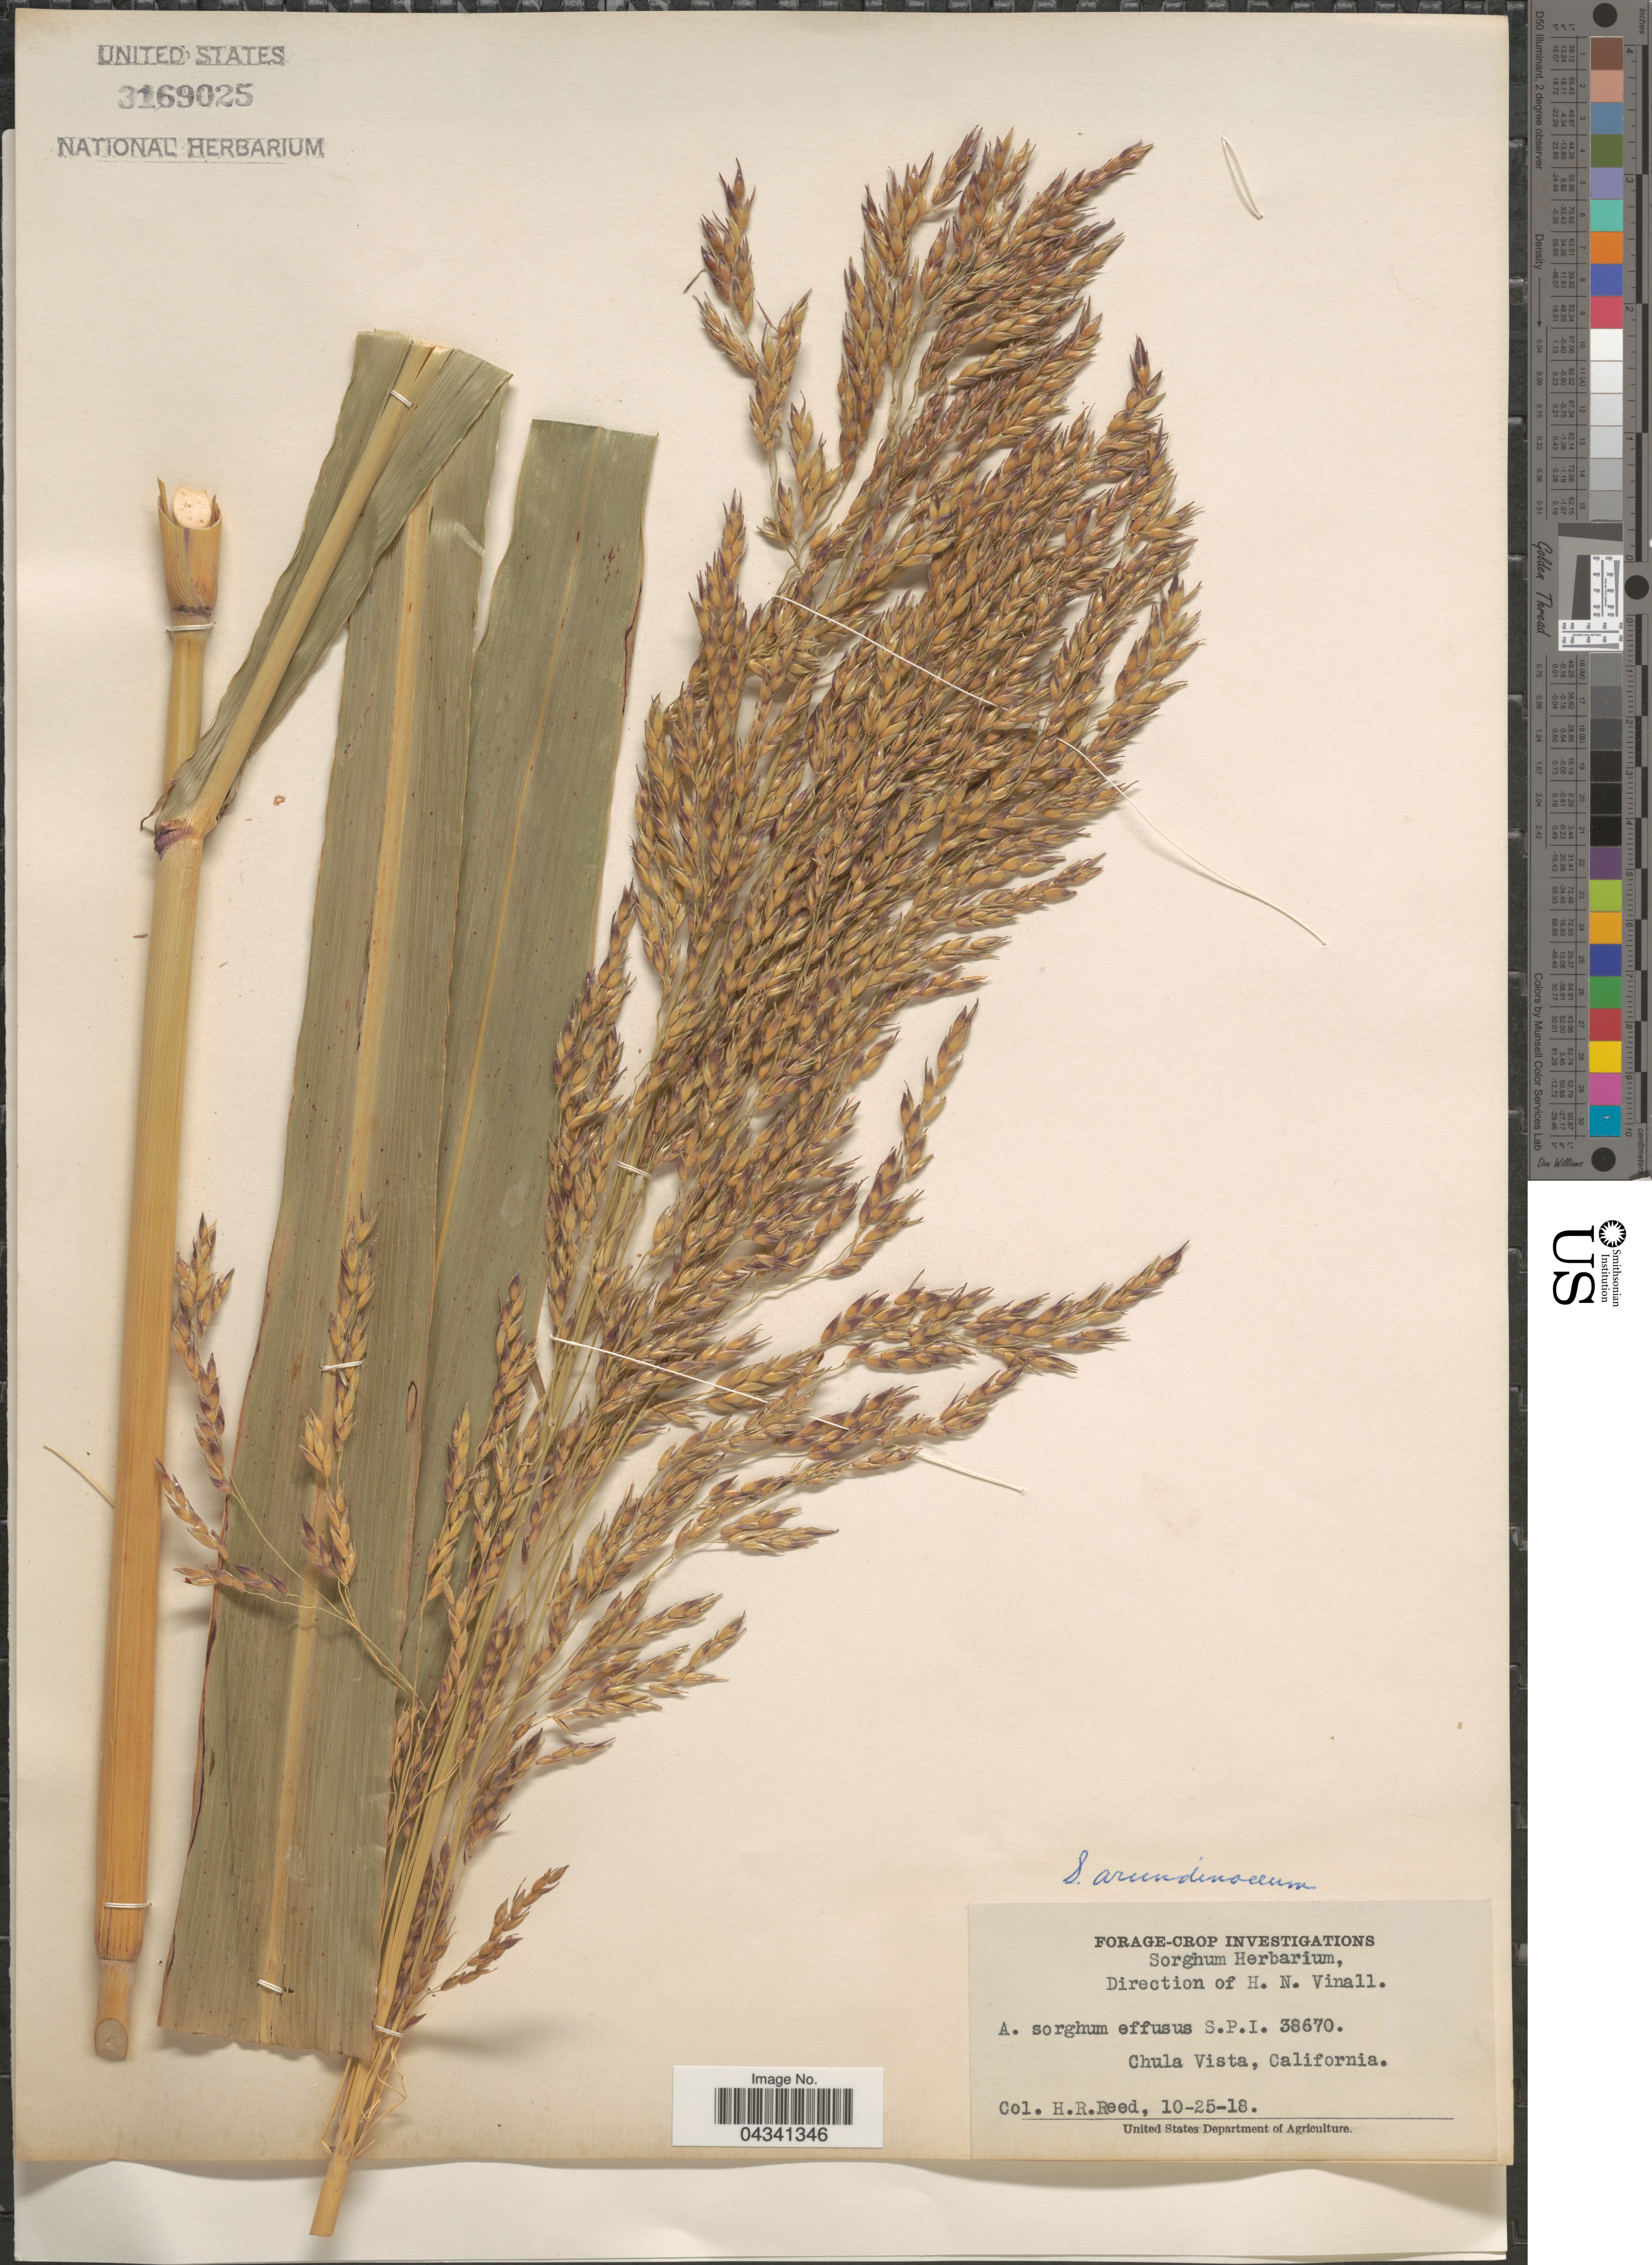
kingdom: Plantae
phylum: Tracheophyta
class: Liliopsida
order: Poales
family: Poaceae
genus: Sorghum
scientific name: Sorghum arundinaceum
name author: (Desv.) Stapf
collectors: H. Reed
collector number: S.P.I. 38670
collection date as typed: Transcribed d/m/y: 25/10/18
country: United States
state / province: California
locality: Chula Vista.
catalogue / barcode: US 3169025